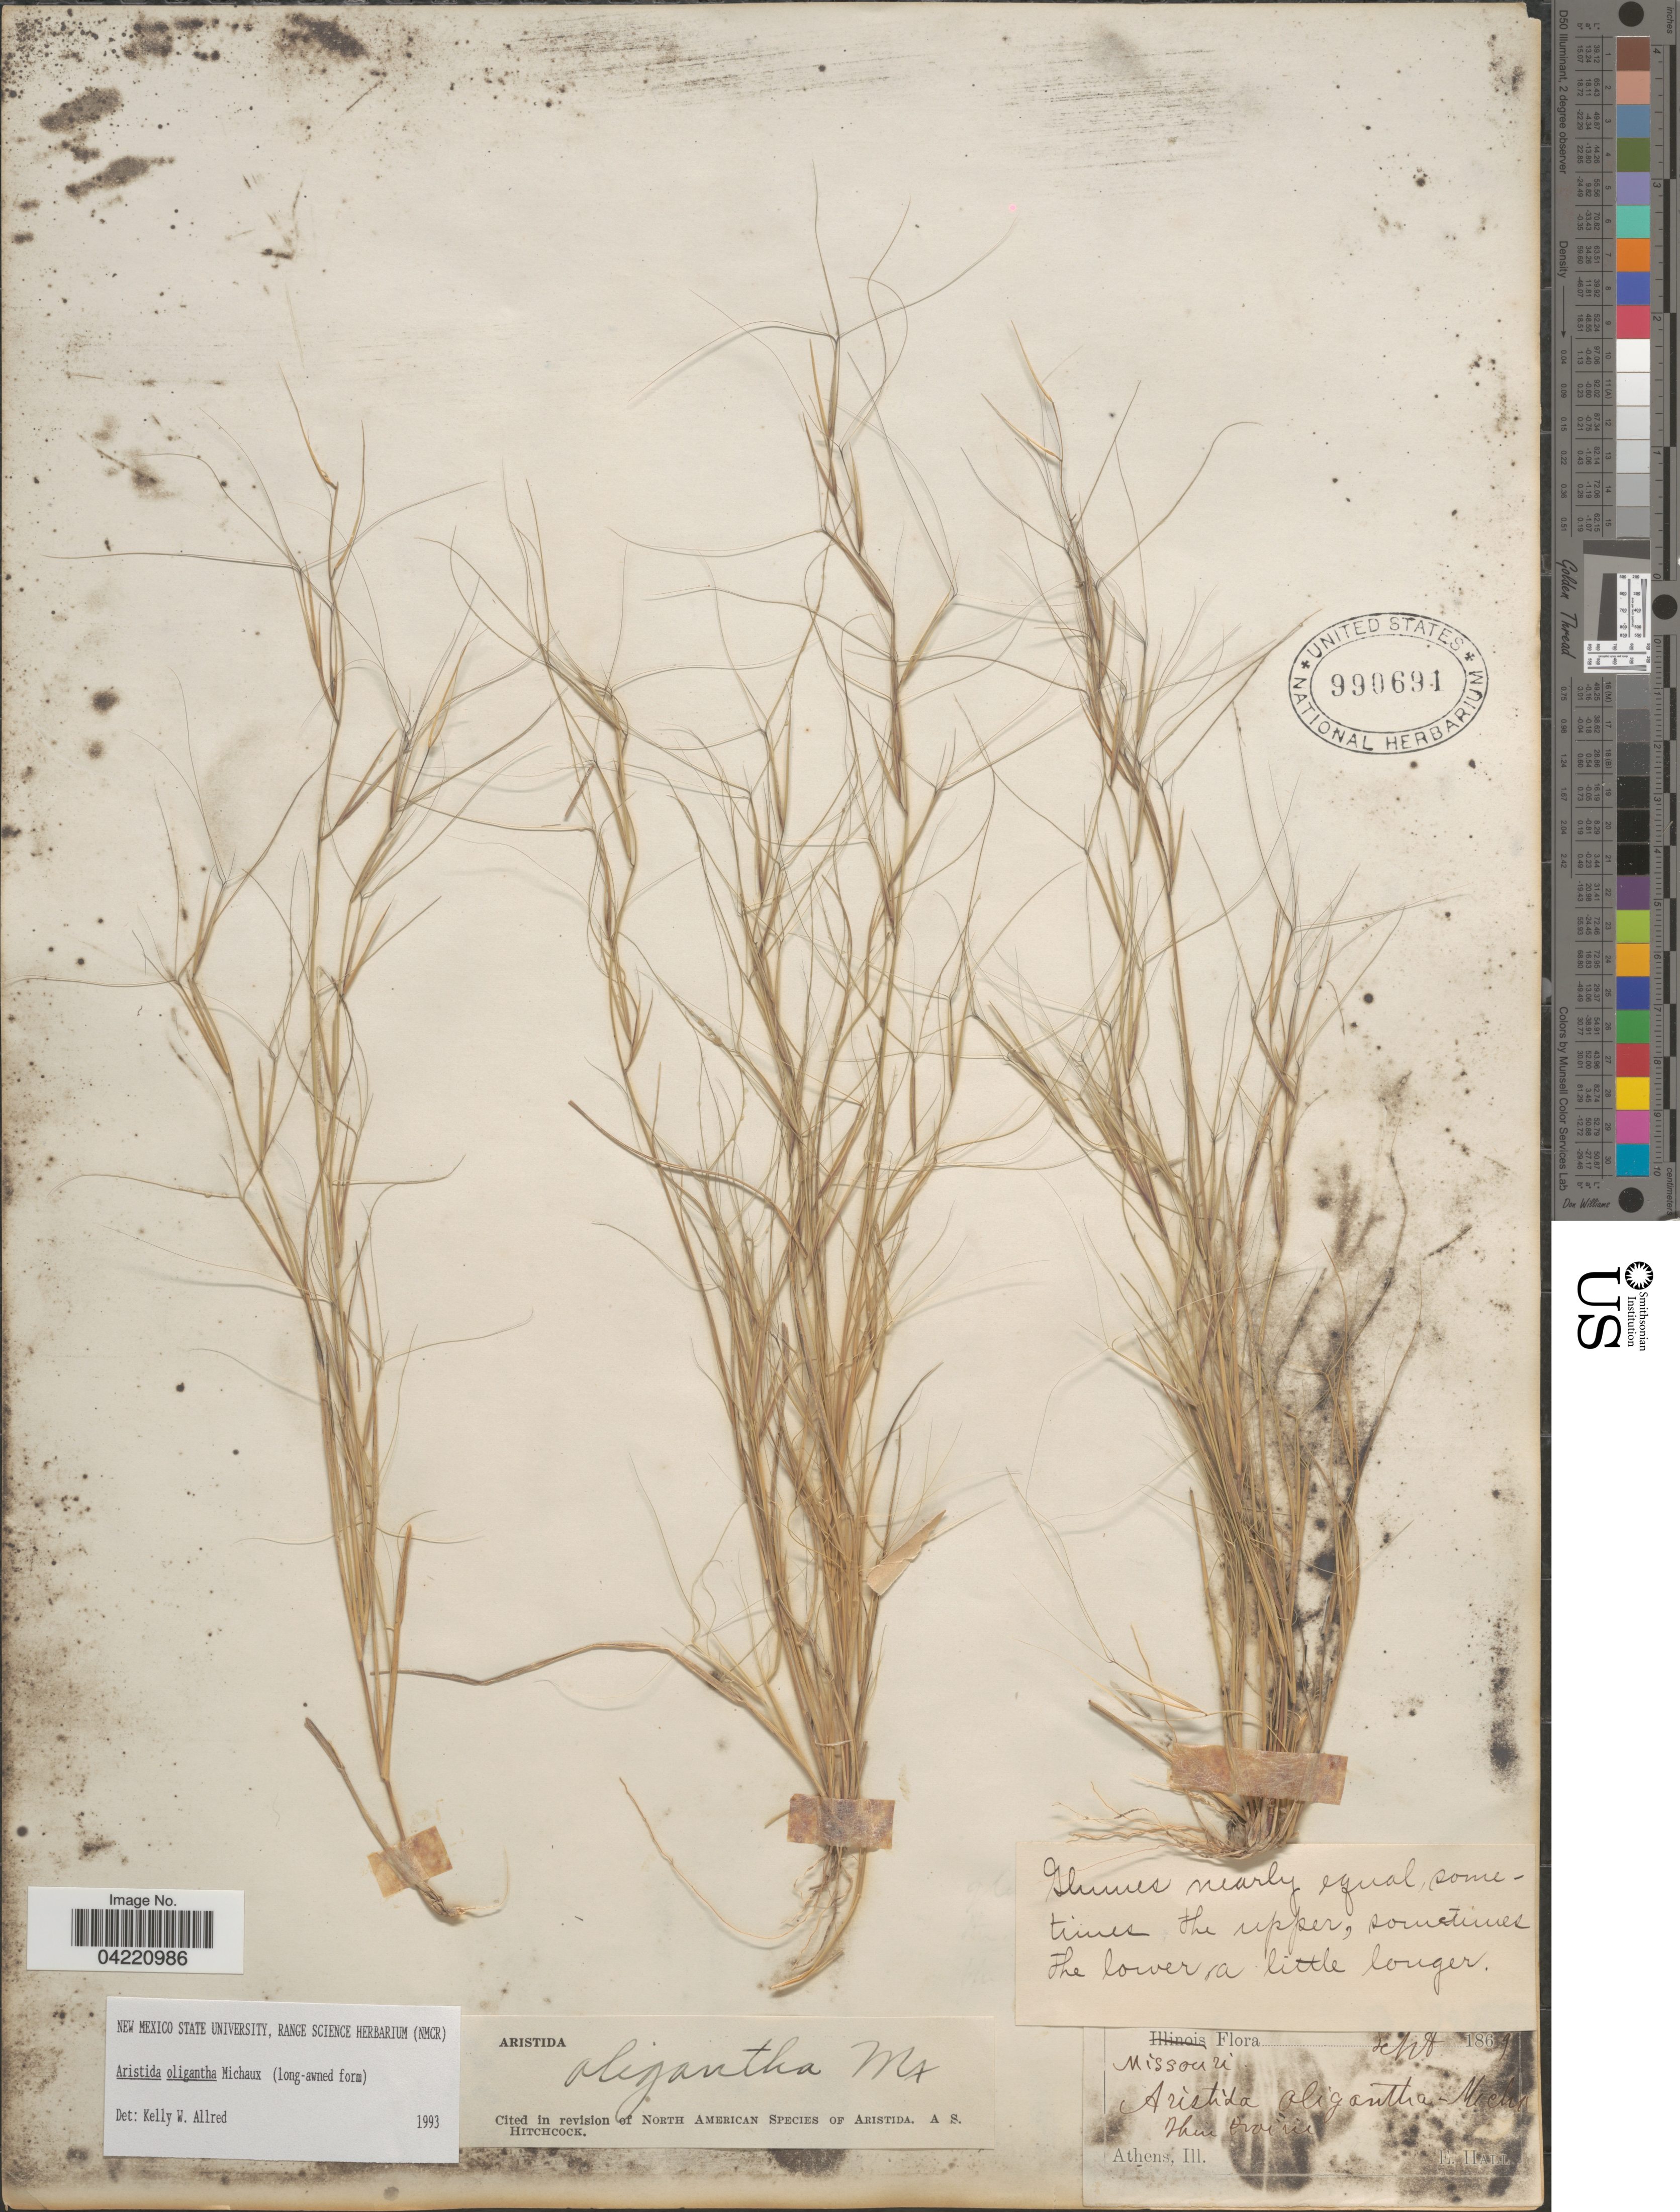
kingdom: Plantae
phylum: Tracheophyta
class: Liliopsida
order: Poales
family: Poaceae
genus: Aristida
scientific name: Aristida oligantha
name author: Michx.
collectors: E. Hall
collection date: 1869-09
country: United States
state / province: Missouri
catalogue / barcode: US 990691